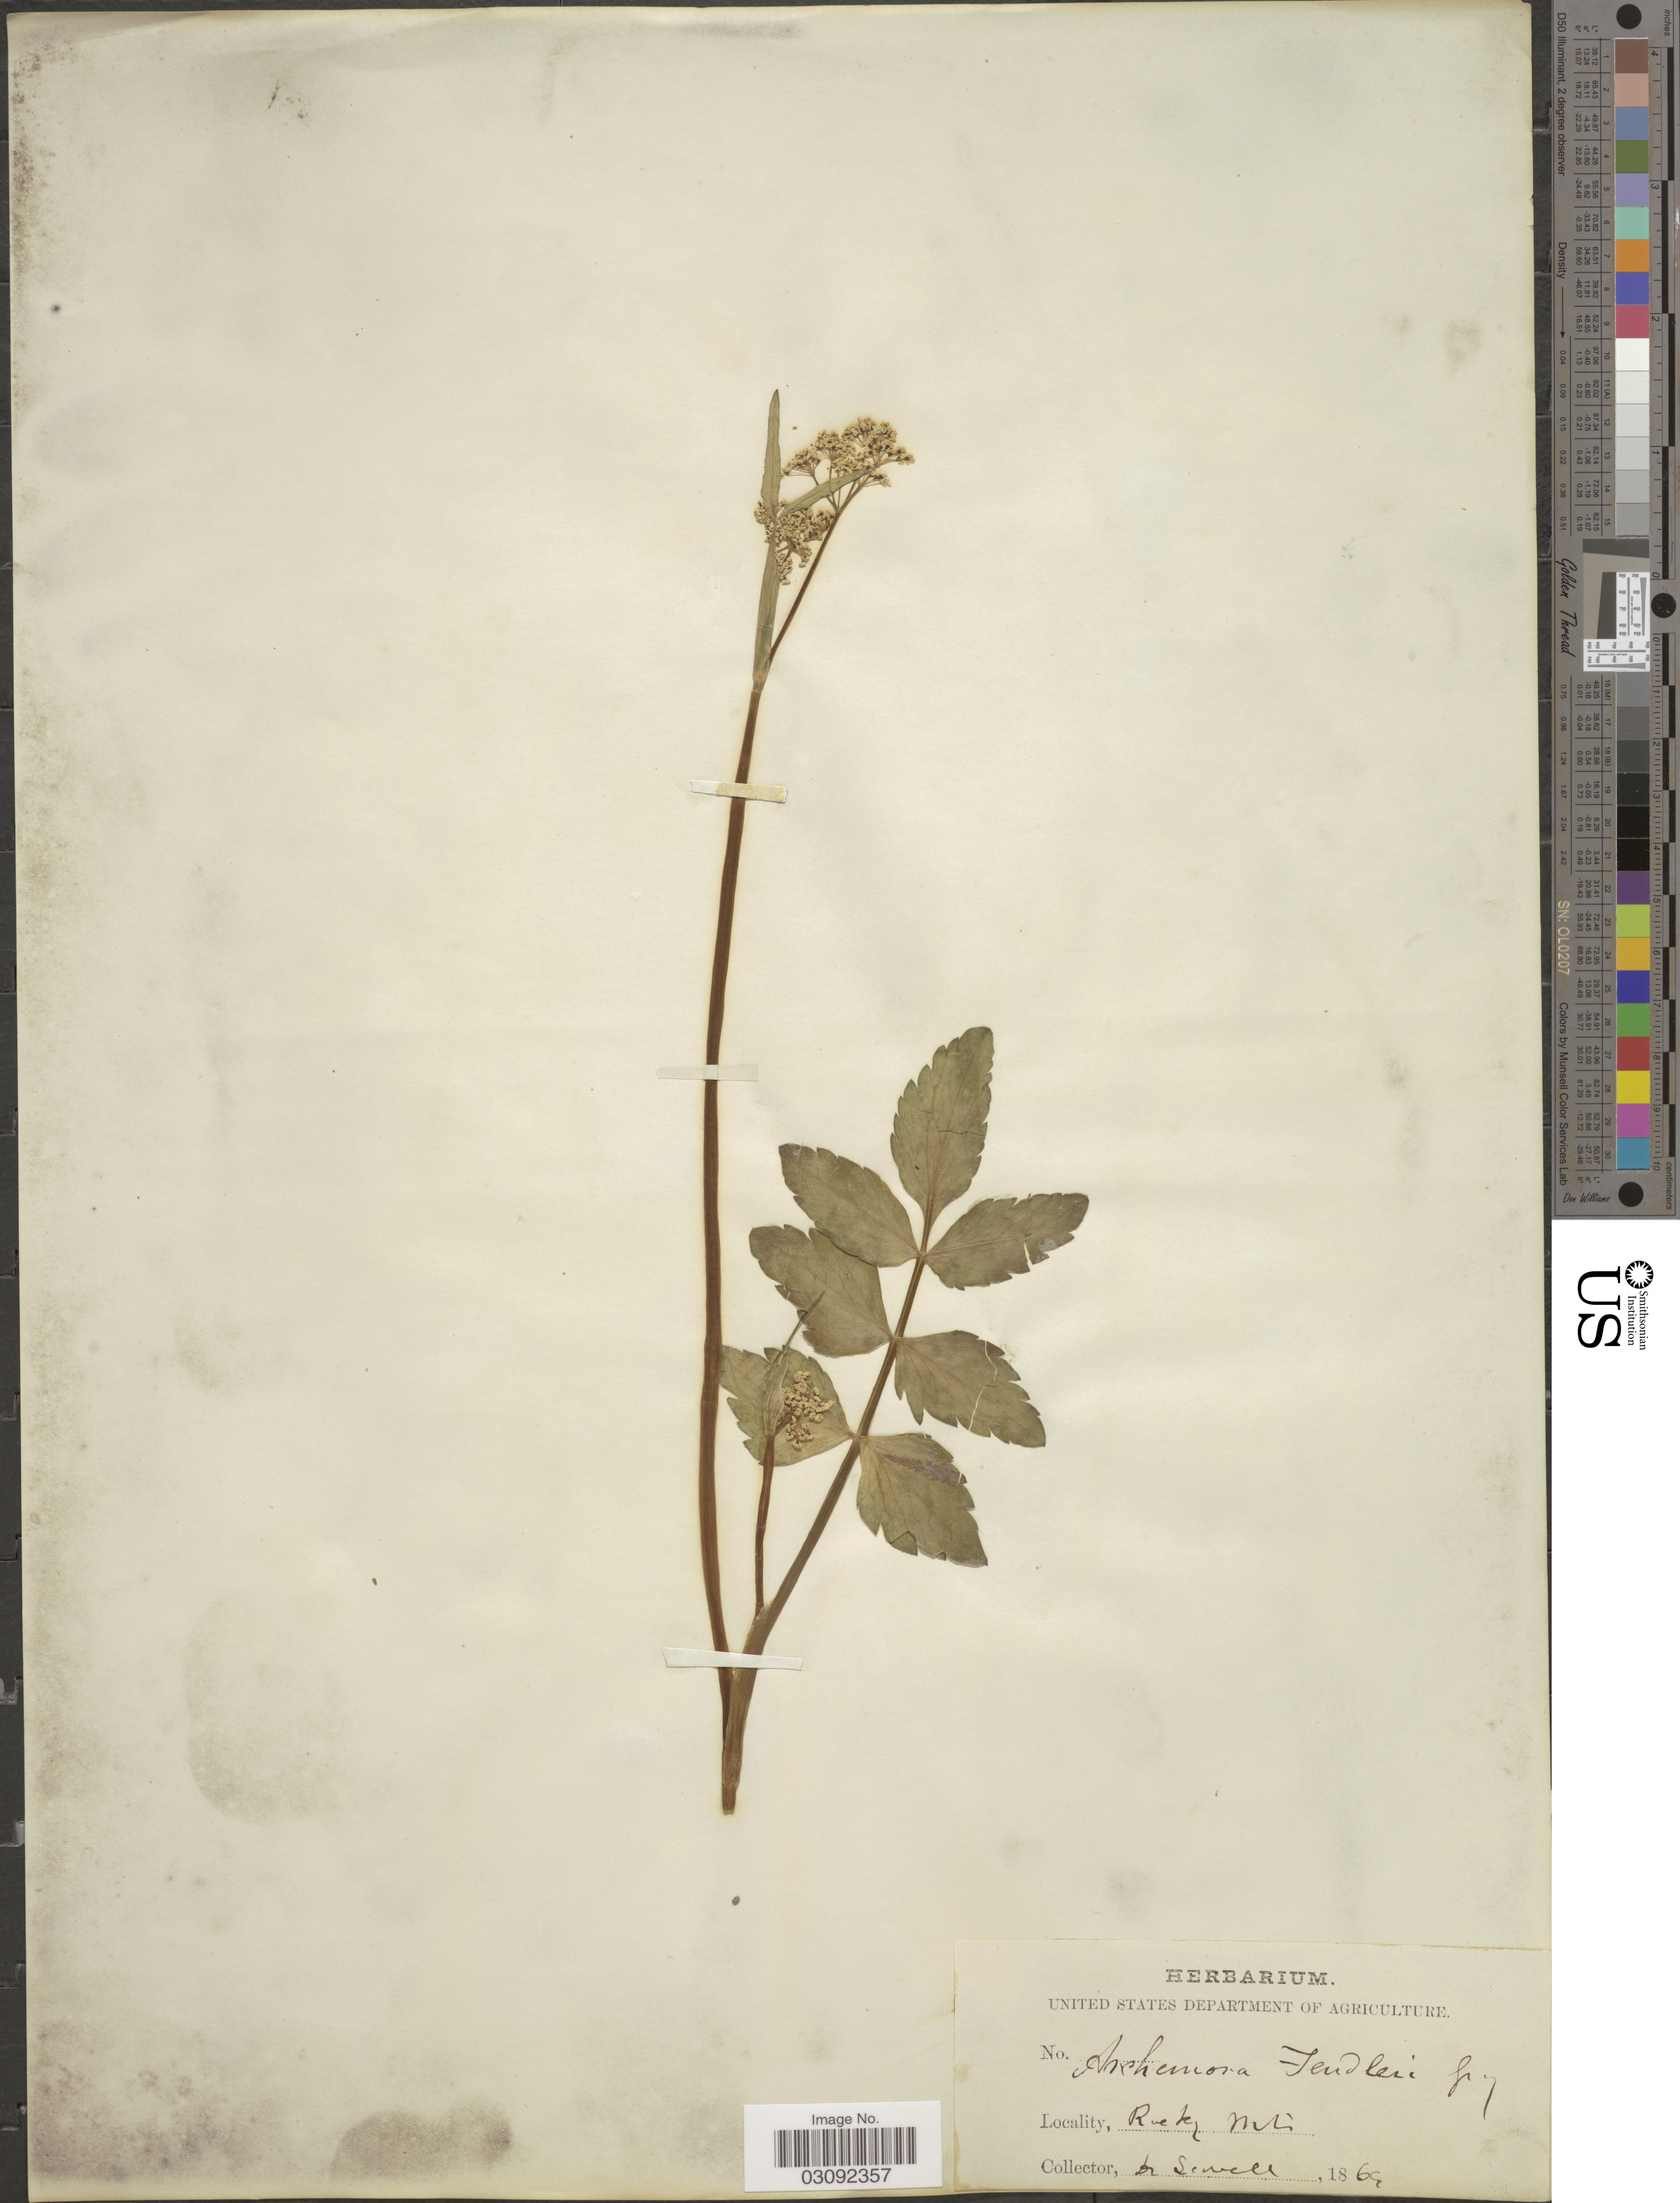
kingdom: Plantae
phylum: Tracheophyta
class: Magnoliopsida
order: Apiales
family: Apiaceae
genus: Oxypolis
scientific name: Oxypolis fendleri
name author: (A. Gray) A. Heller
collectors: Sewell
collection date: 1869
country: United States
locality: Rocky Mts.